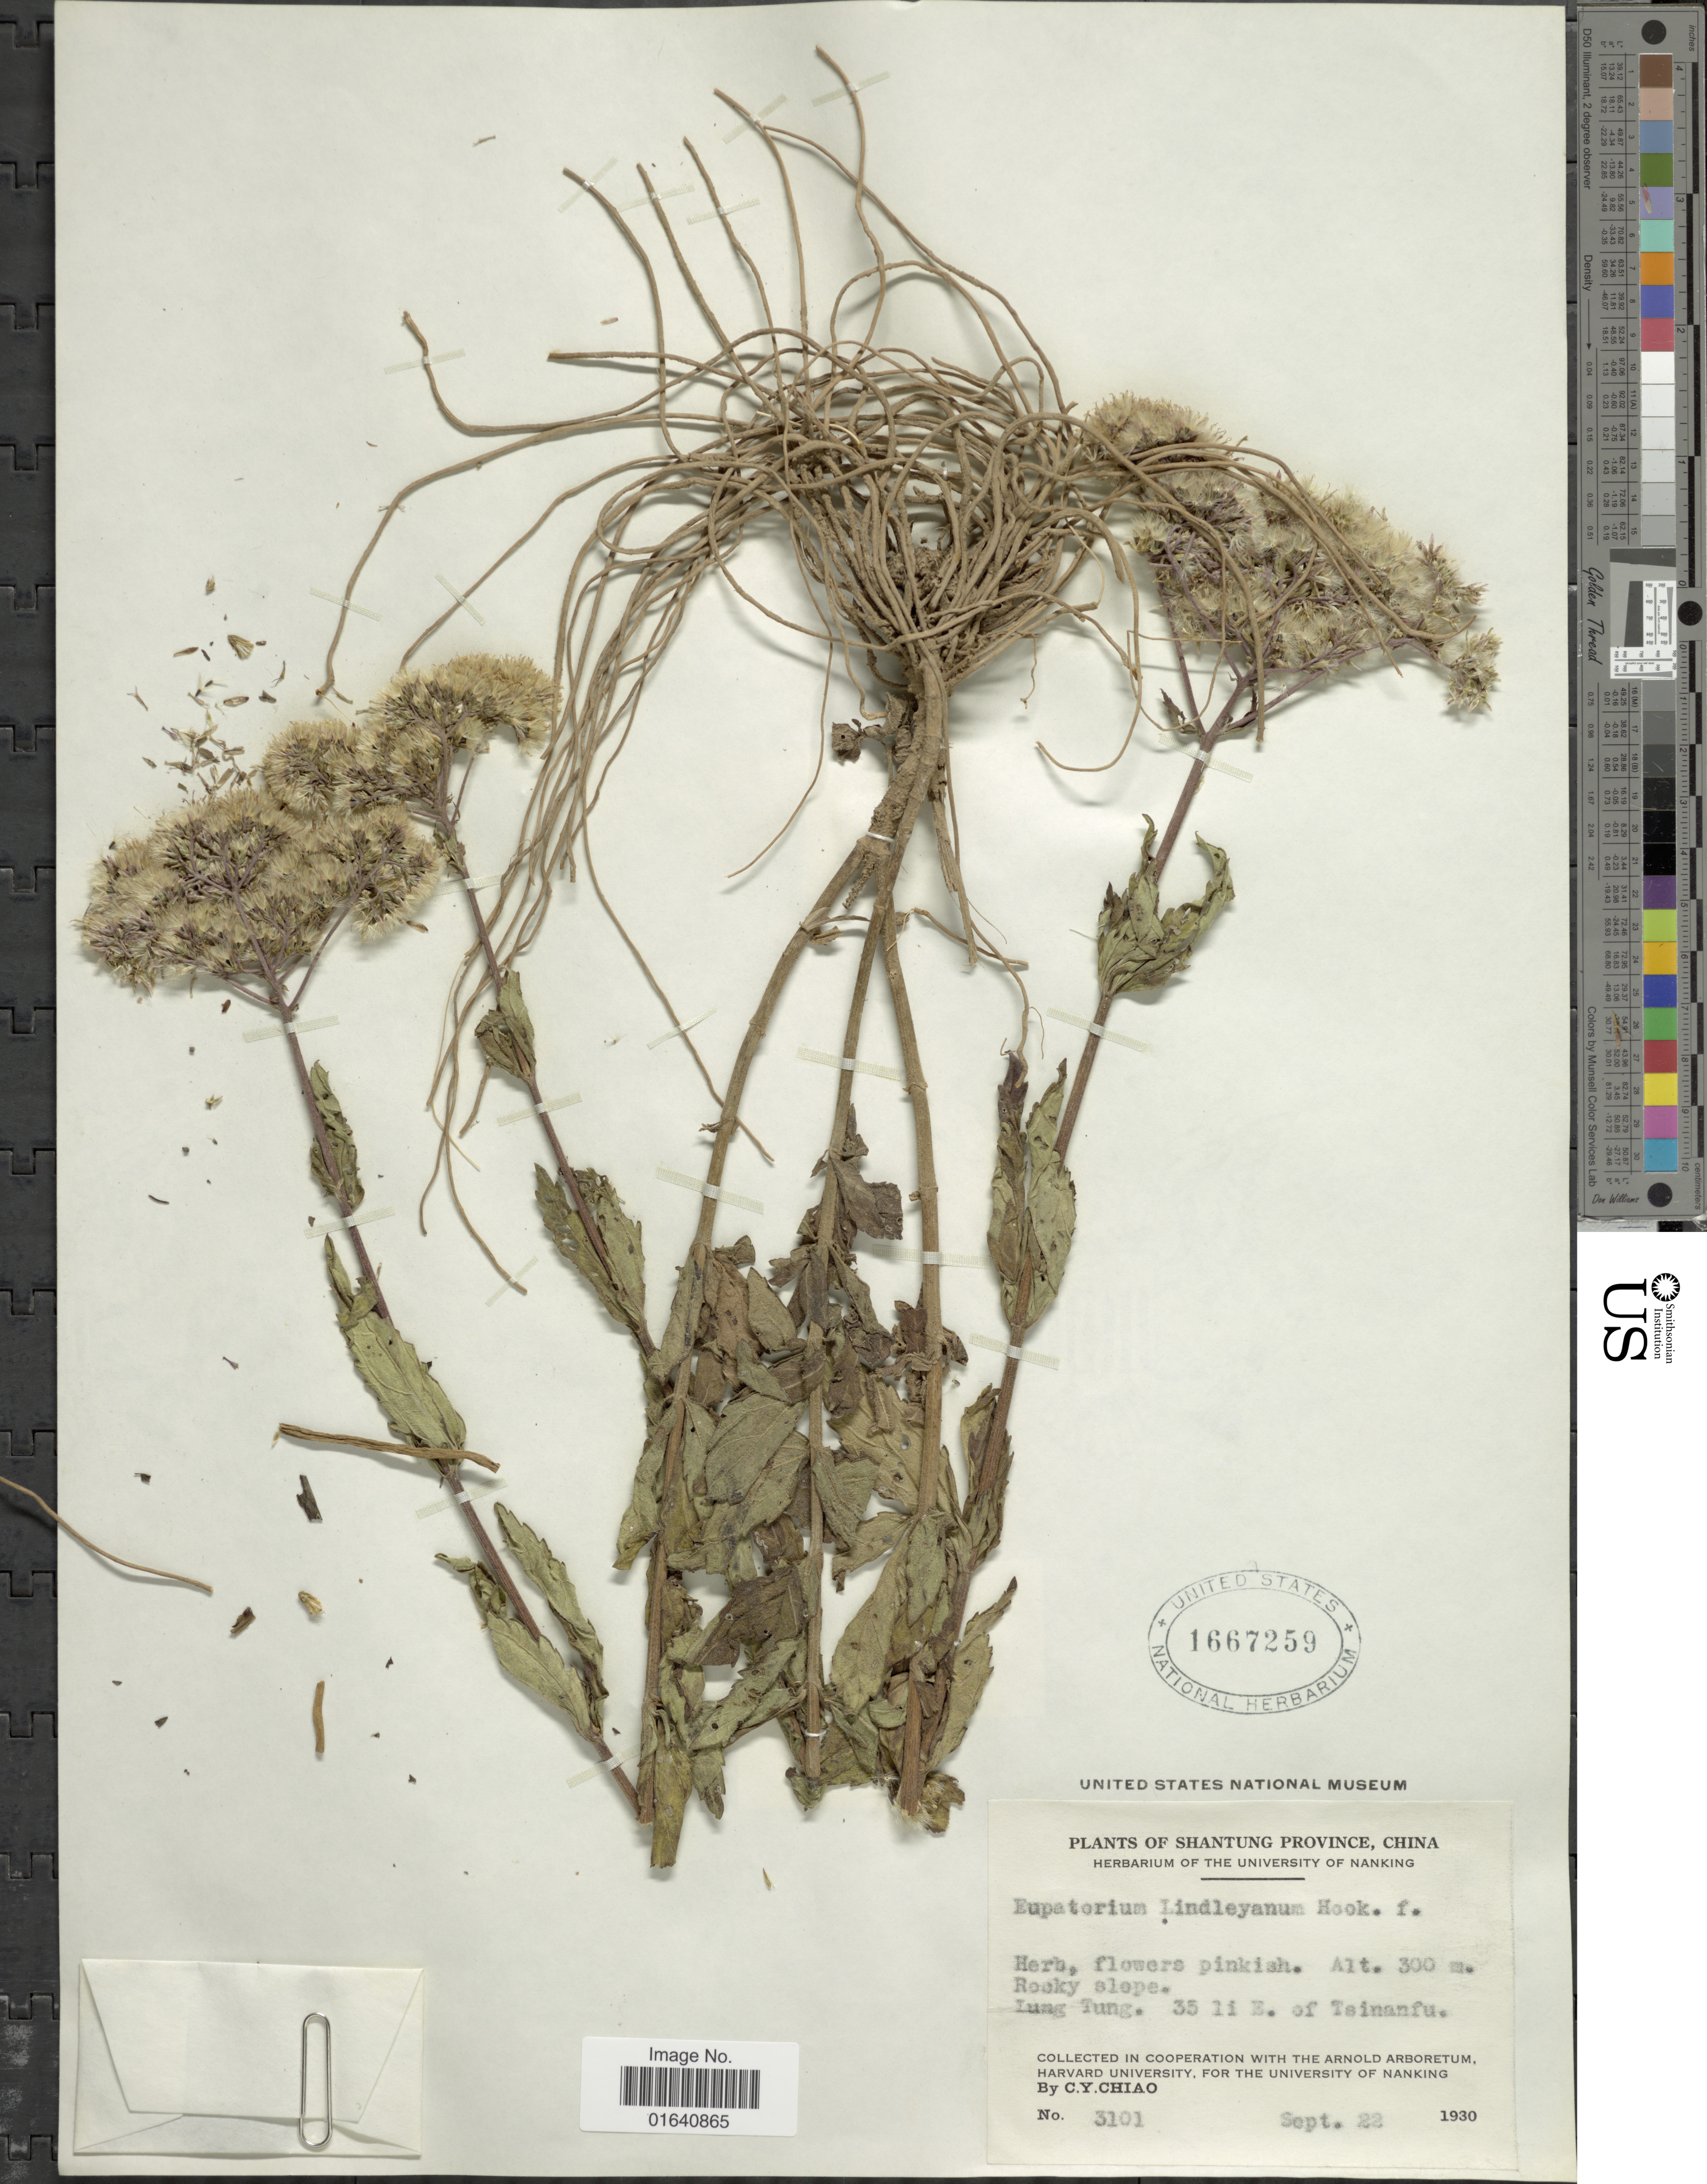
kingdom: Plantae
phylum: Tracheophyta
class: Magnoliopsida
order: Asterales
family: Asteraceae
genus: Eupatorium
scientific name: Eupatorium lindleyanum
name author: DC.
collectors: C. Y. Chiao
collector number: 3101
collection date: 1930-09-22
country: China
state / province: Shandong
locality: Shantung Province, Rocky slope, Lung Tung. 35 li E of Tsinanfu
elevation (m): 300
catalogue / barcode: US 1667259